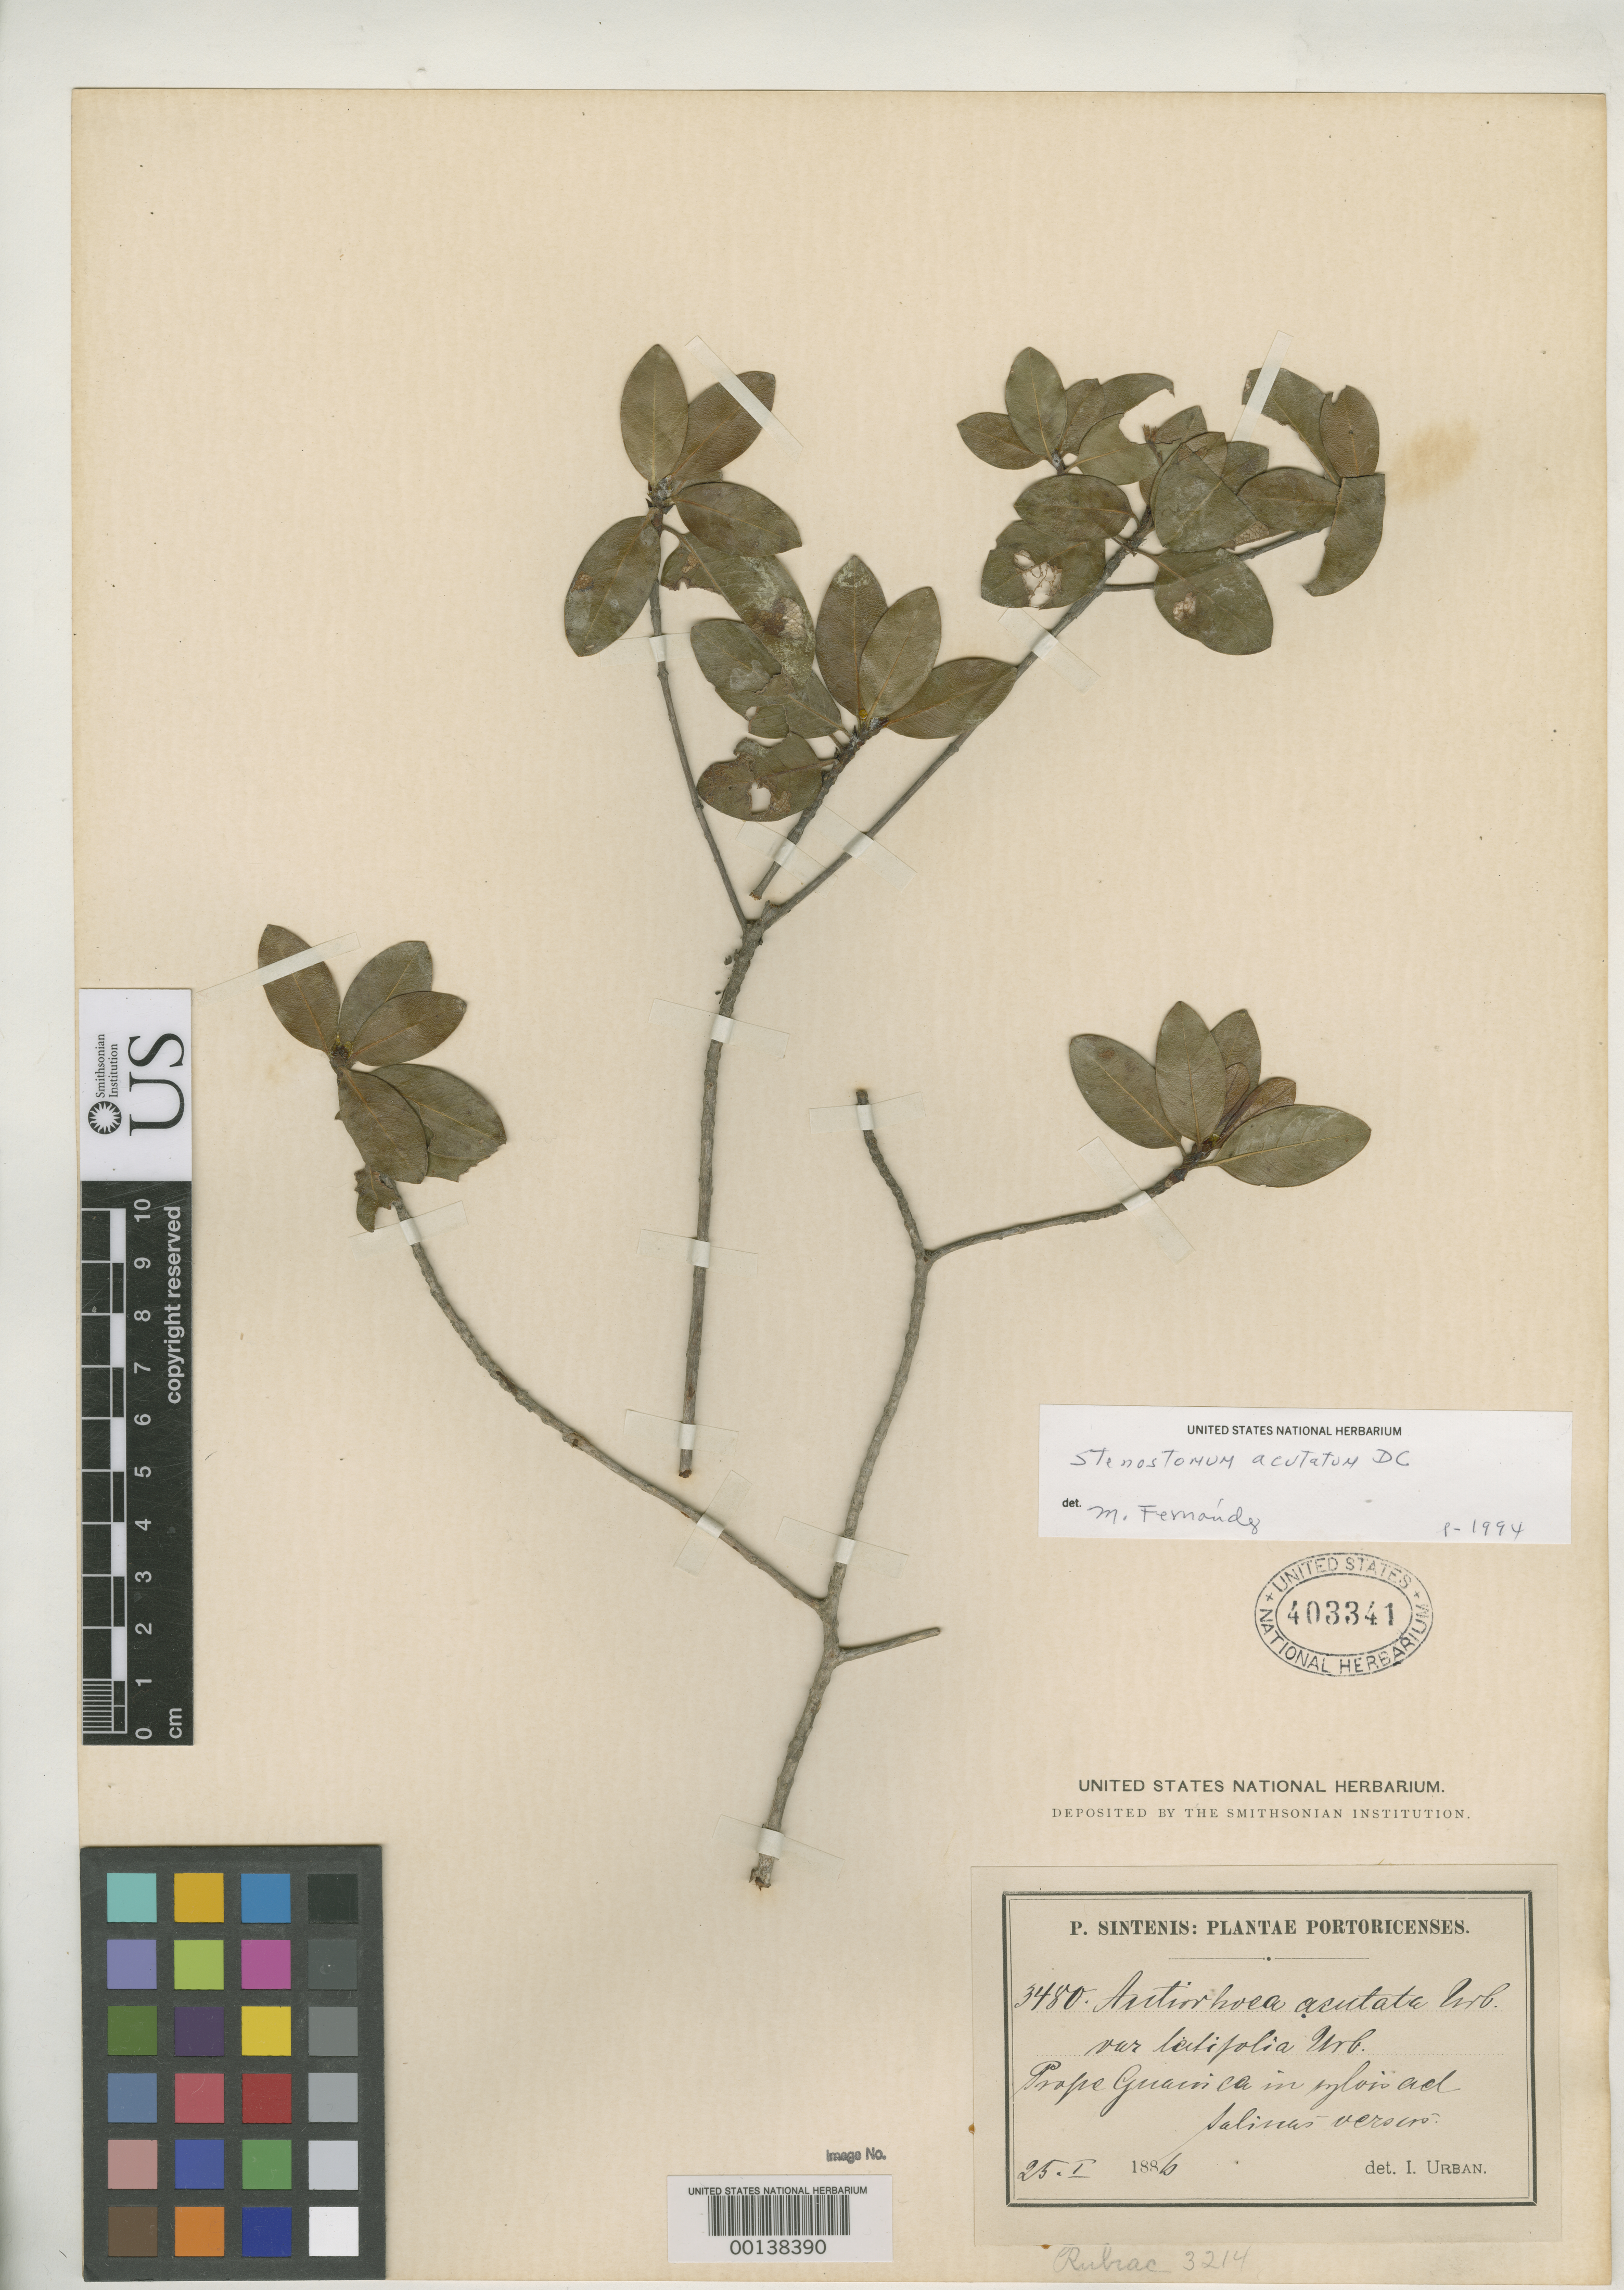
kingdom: Plantae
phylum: Tracheophyta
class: Magnoliopsida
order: Gentianales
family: Rubiaceae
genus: Antirhea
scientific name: Antirhea acutata var. latifolia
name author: Urb.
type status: Isotype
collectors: P. Sintenis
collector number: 3480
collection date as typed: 25 Jan 1885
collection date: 1885-01-25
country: Puerto Rico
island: Greater Antilles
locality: Guanica prope Salinas.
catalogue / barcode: US 403341